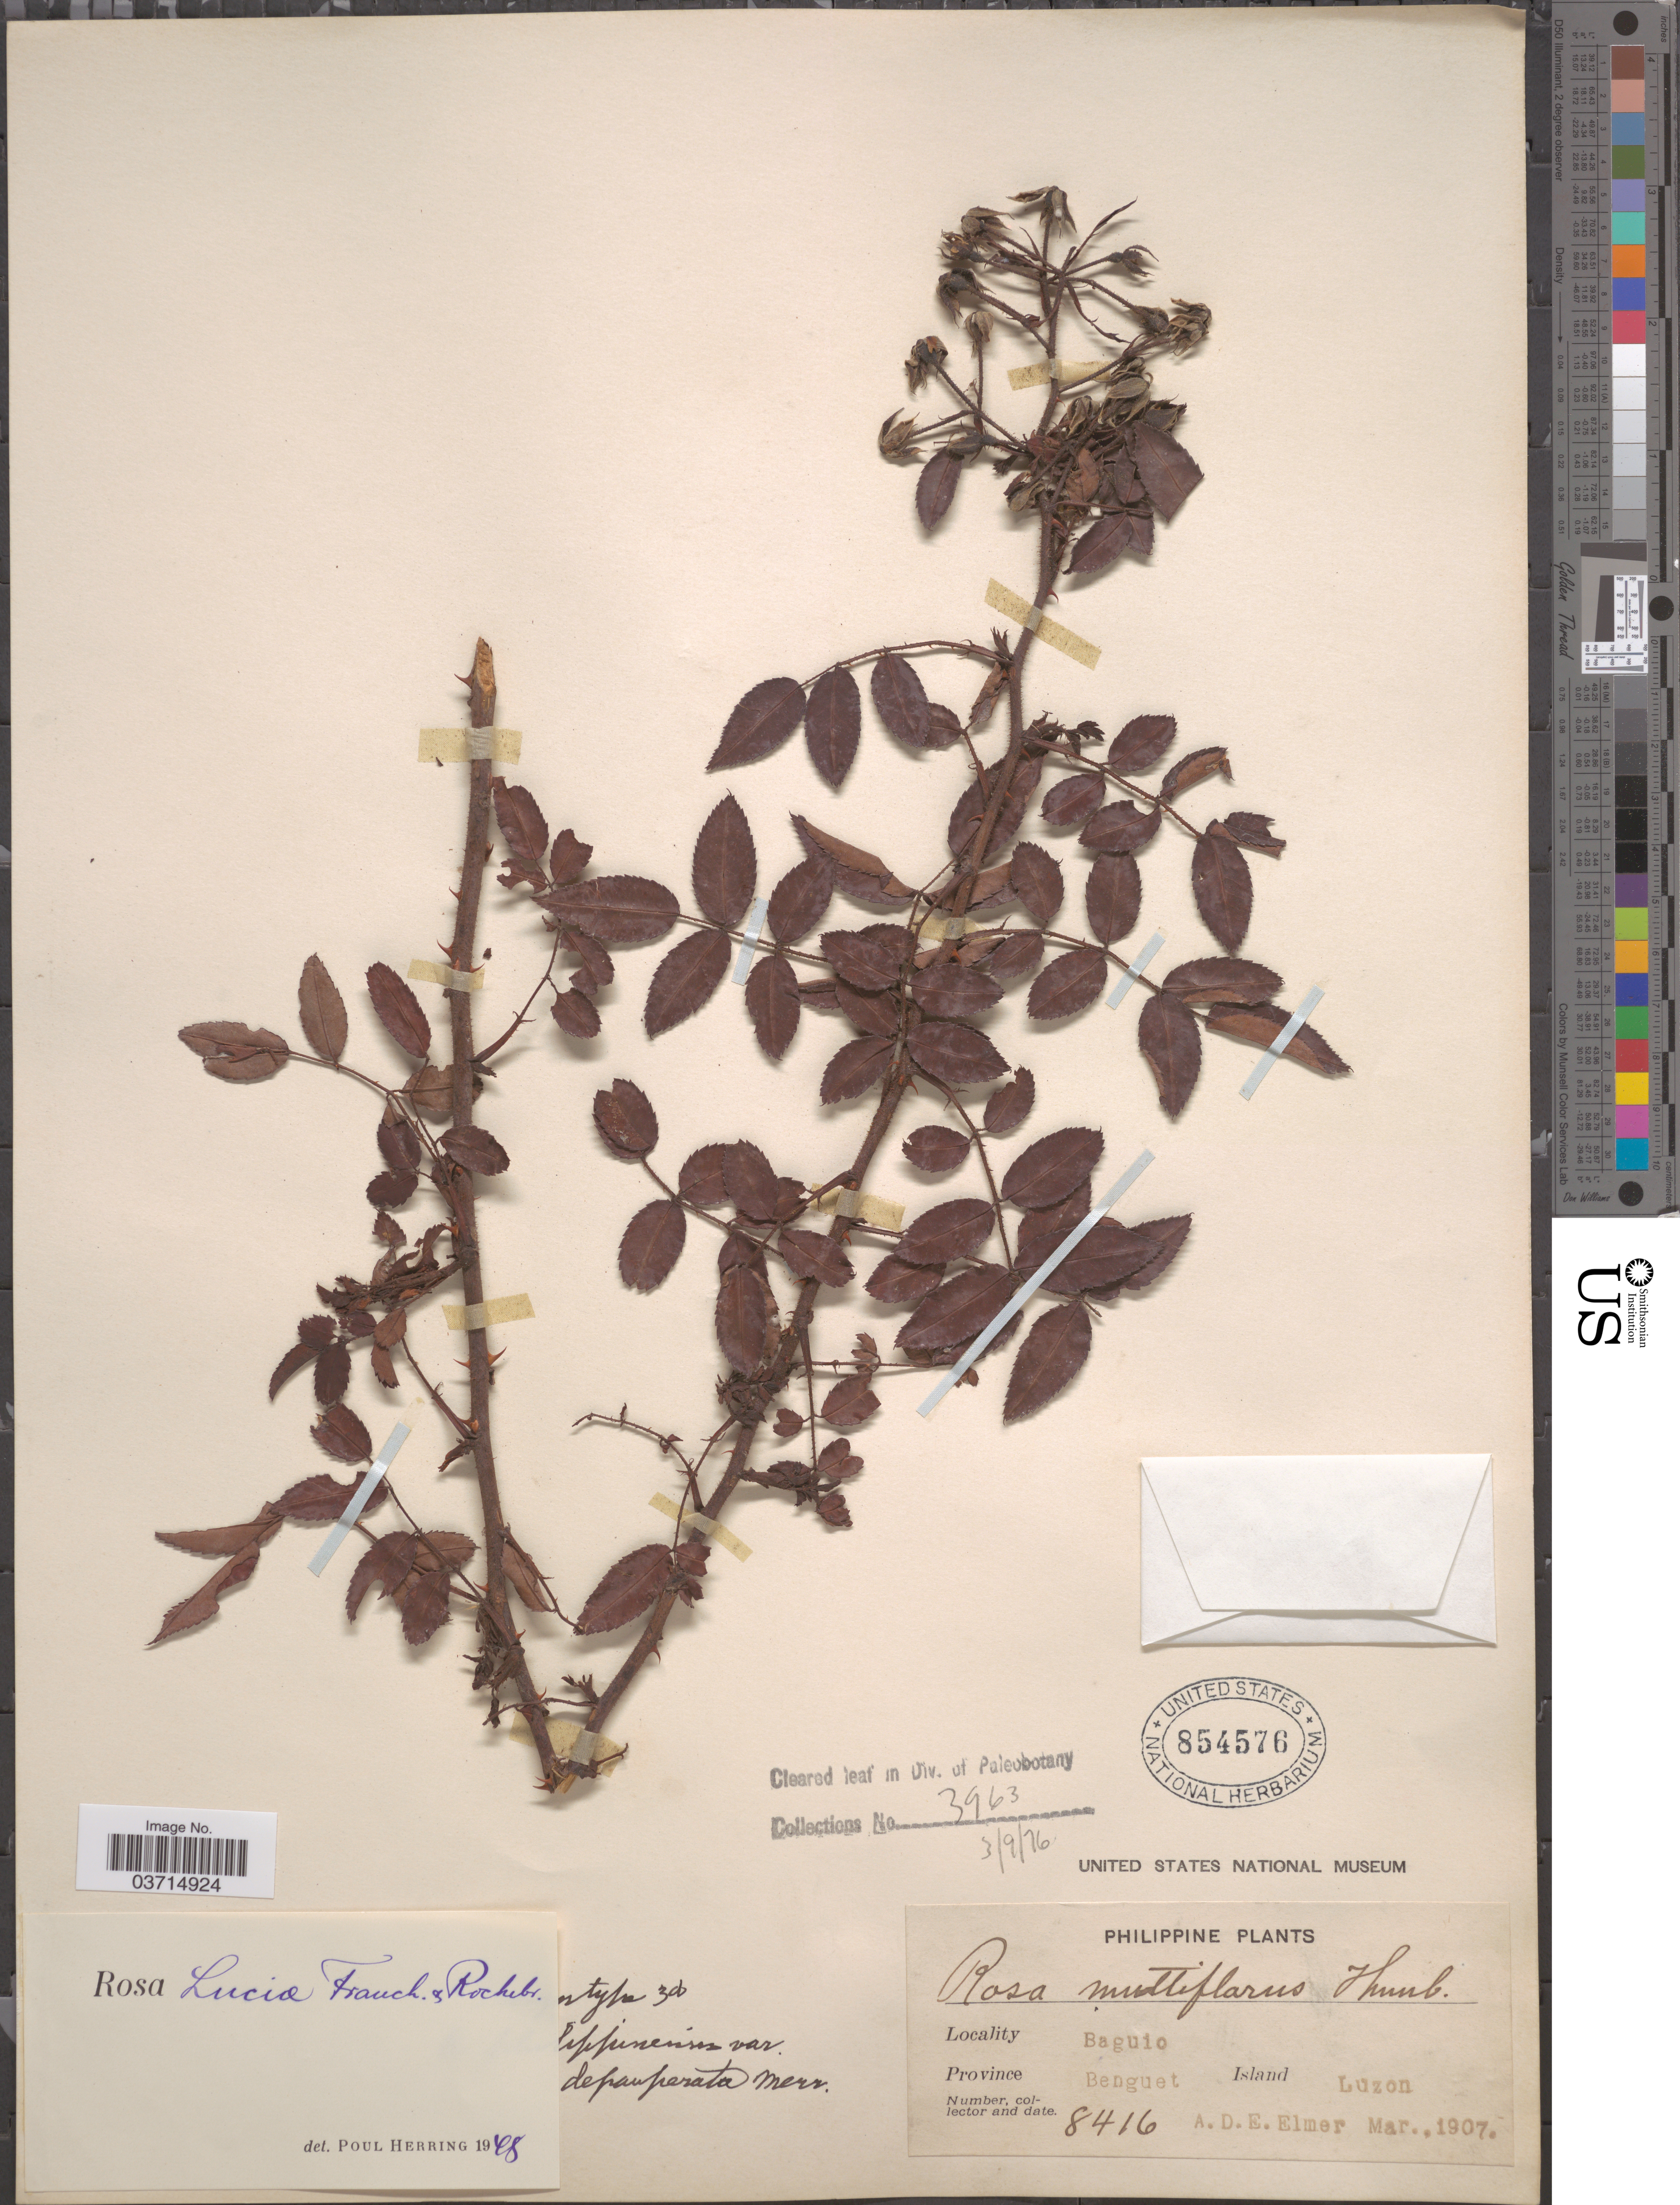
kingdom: Plantae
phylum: Tracheophyta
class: Magnoliopsida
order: Rosales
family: Rosaceae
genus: Rosa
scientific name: Rosa luciae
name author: Franch. & Rochebr.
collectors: A. D. E. Elmer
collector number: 8416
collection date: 1907-03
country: Philippines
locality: Baguio, Province Benguet, Island Luzon.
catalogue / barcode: US 854576